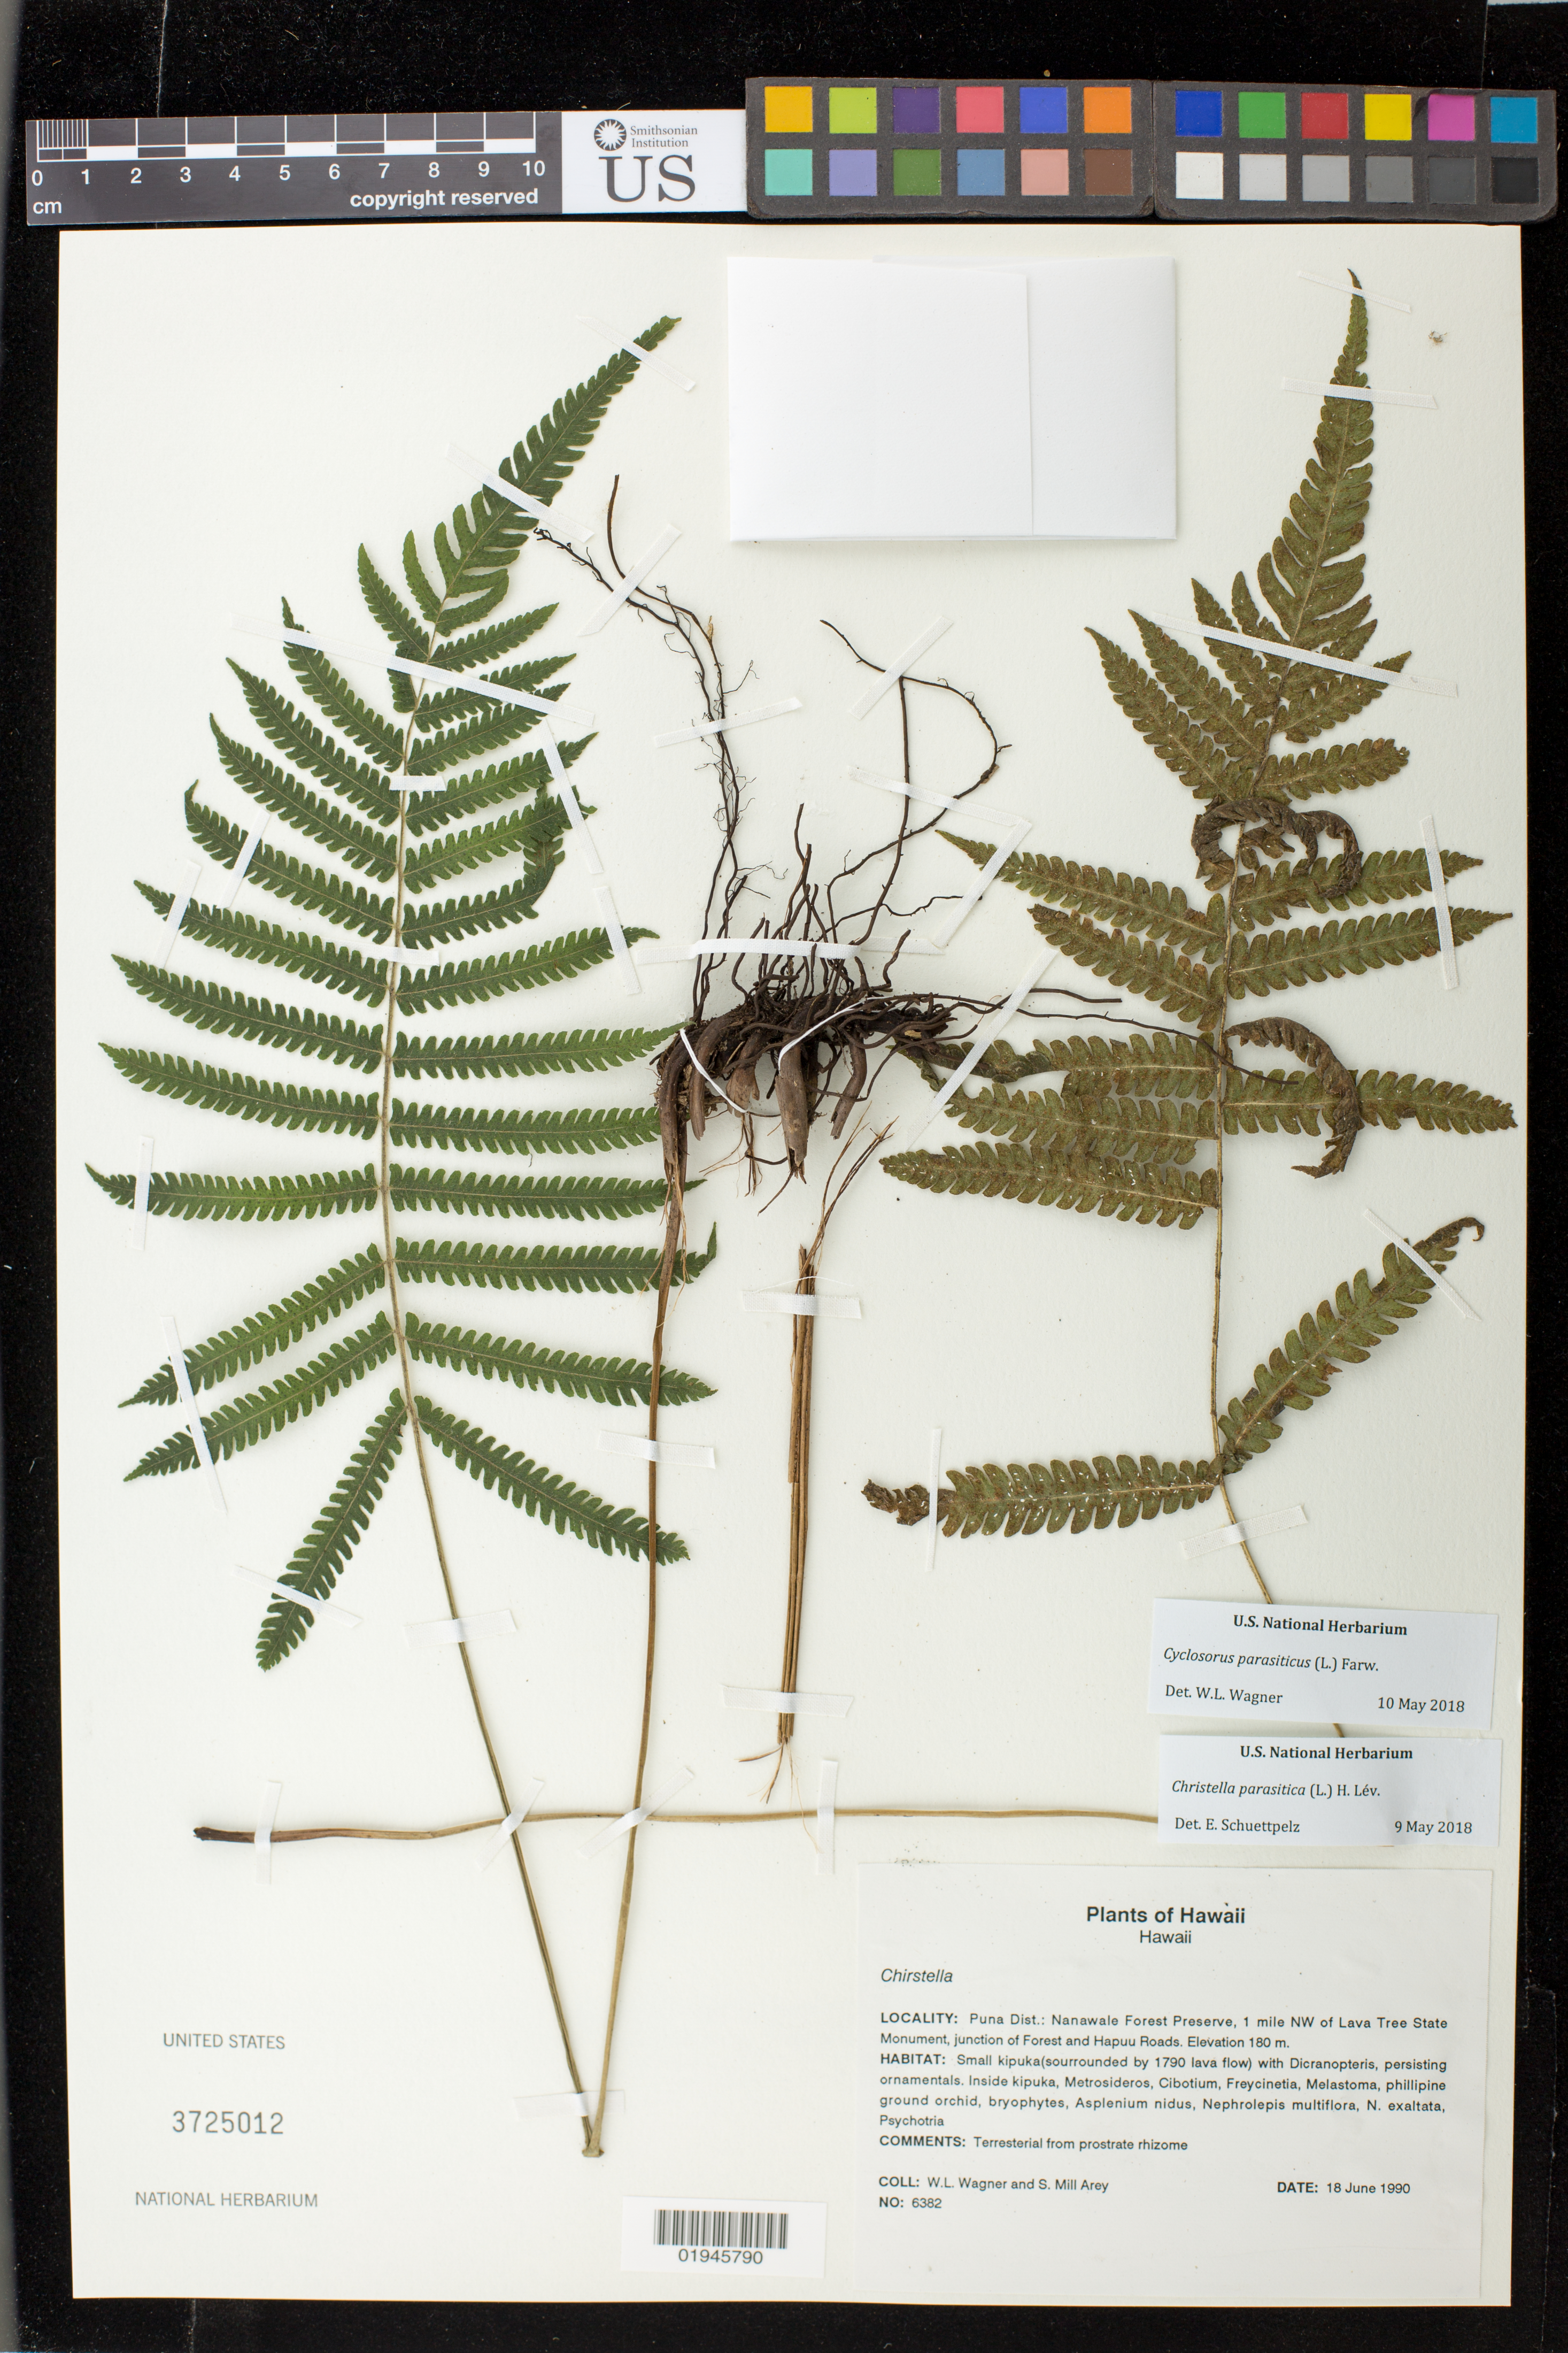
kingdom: Plantae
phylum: Tracheophyta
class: Polypodiopsida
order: Polypodiales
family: Thelypteridaceae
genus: Christella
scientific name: Christella parasitica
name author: (L.) H. Lév.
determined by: Schuettpelz, E., (US), Smithsonian Institution - National Museum of Natural History (UNITED STATES)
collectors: W. L. Wagner & S. Mill Arey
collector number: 6382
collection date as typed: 18 Jun 1990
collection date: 1990-06-18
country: United States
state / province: Hawaii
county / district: Hawaii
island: Hawaii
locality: Puna District: Nanawale Forest Preserve, 1 mile NW of Lava Tree State Monument, junction of Forest and Hapuu Roads, small kipuka surrounded by 1790 lava flow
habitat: Remnant forest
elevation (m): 180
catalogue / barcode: US 3725012